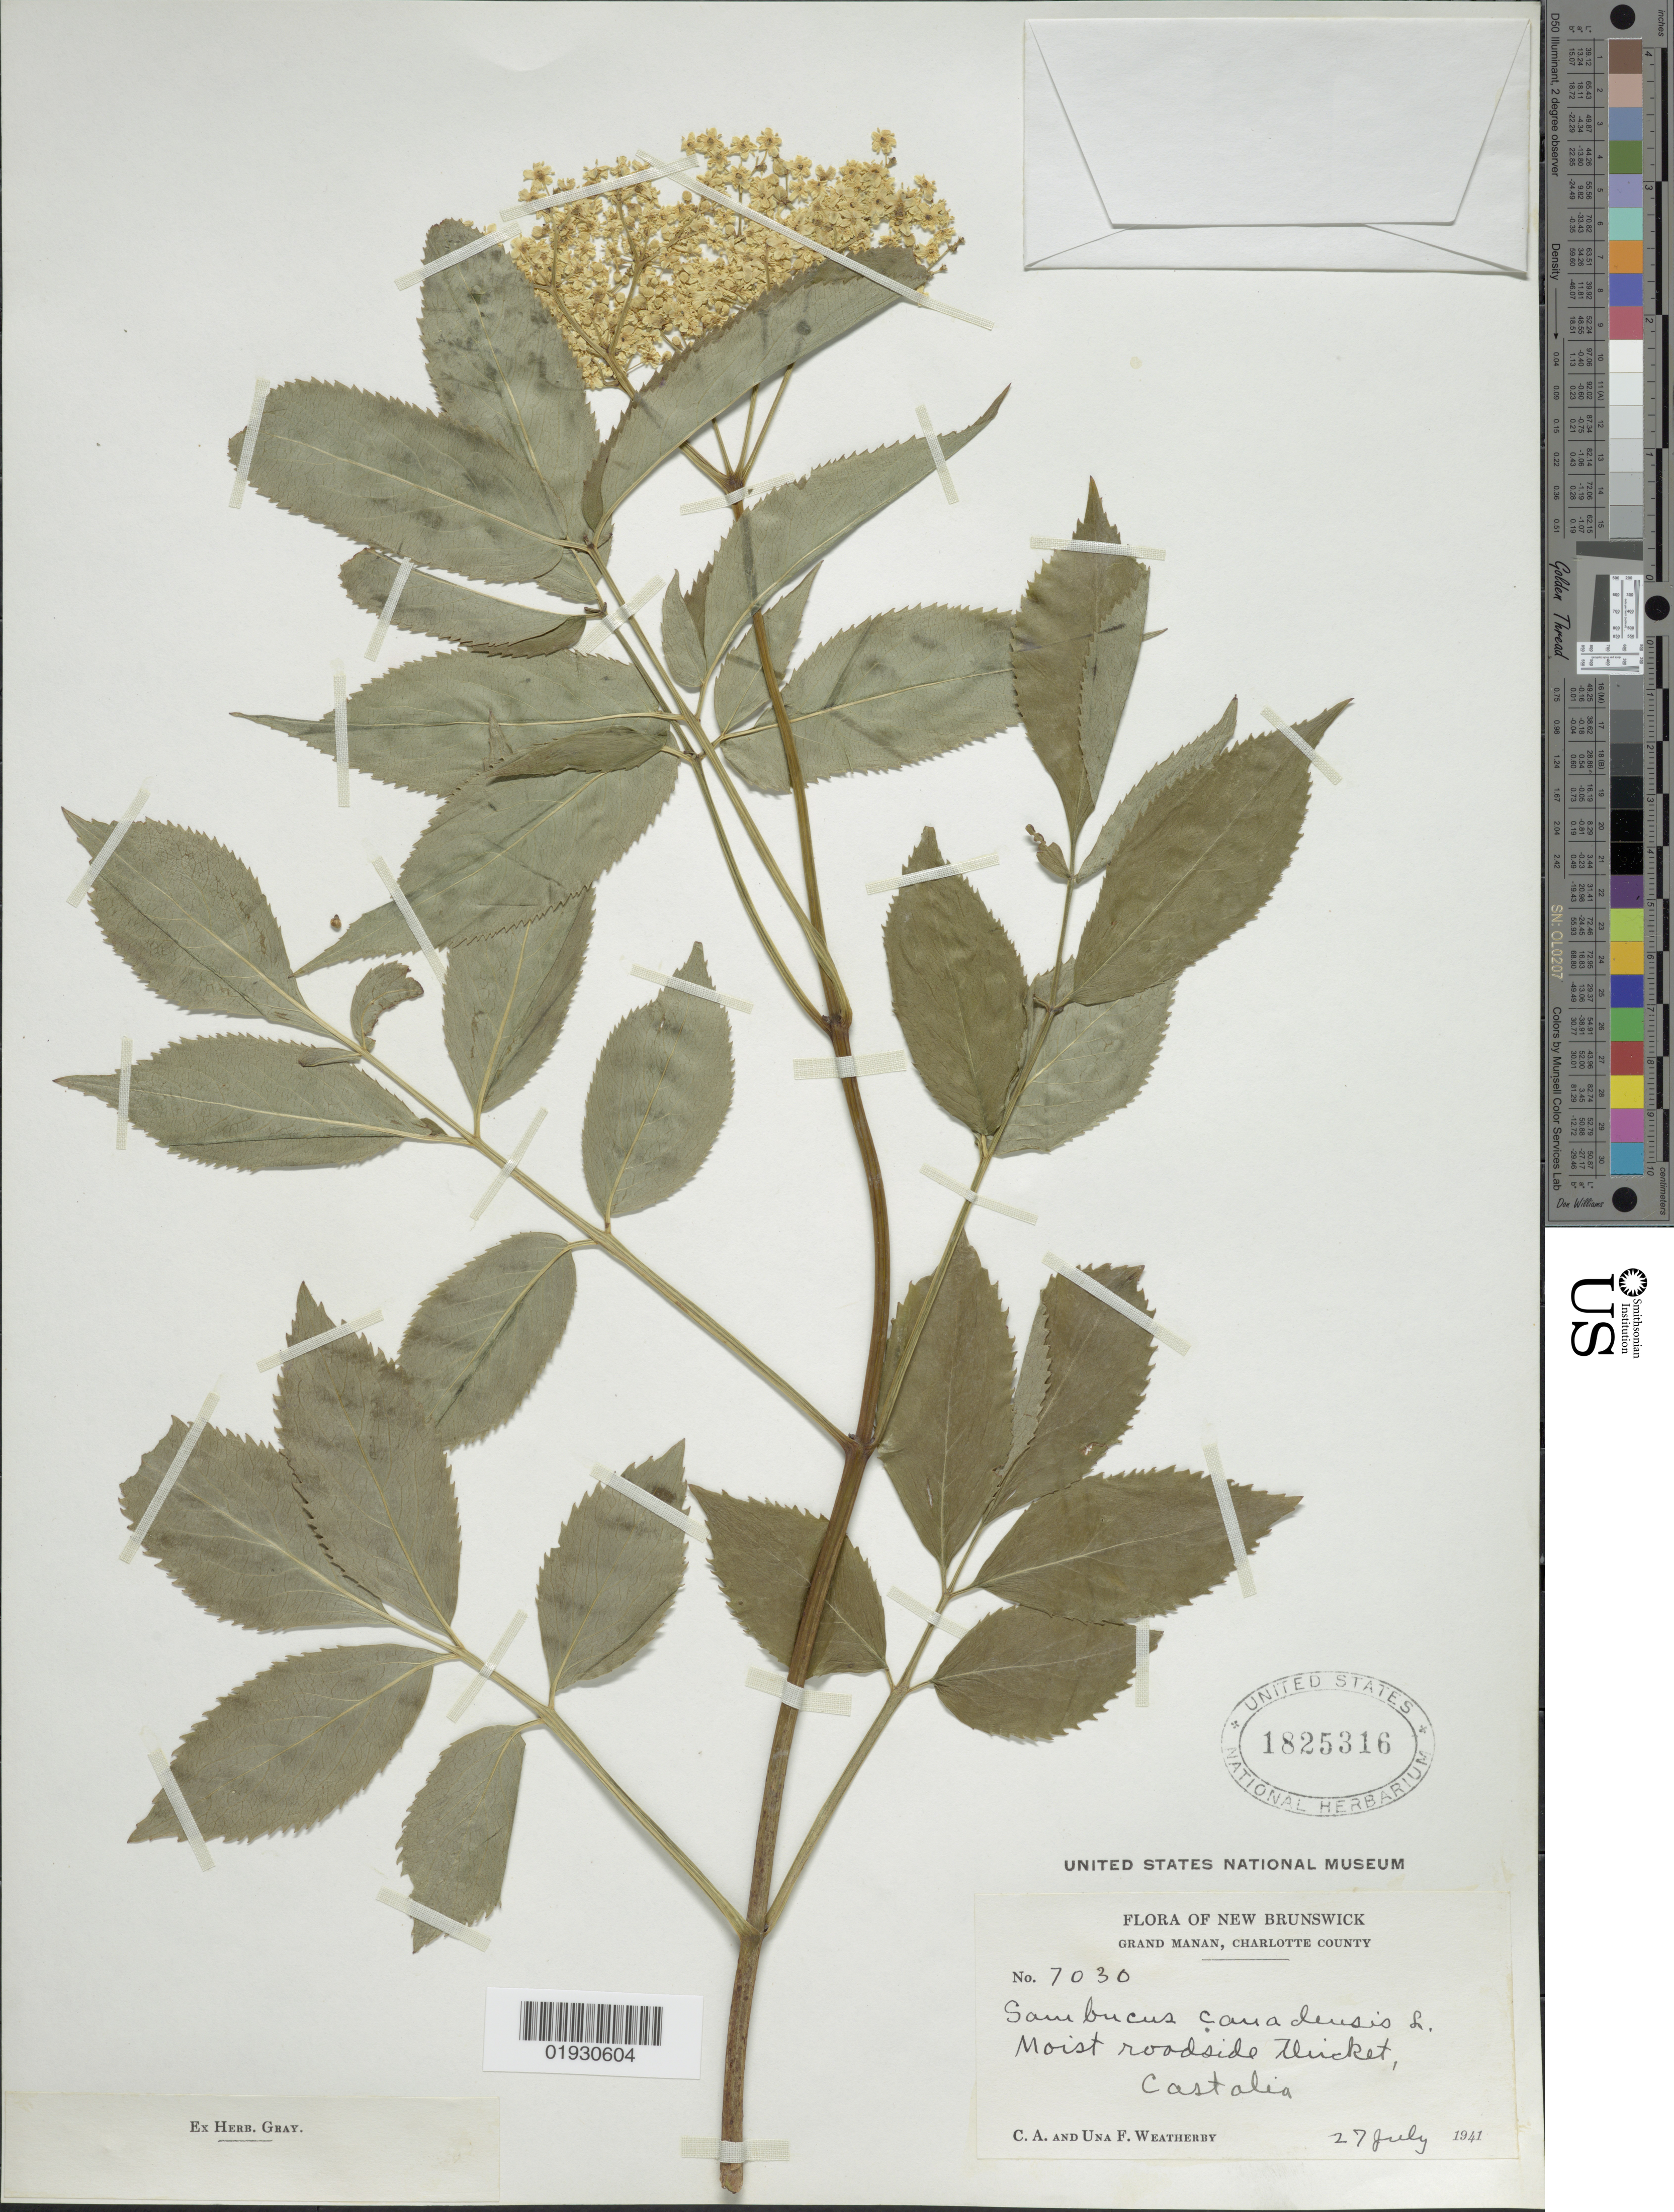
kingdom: Plantae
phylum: Tracheophyta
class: Magnoliopsida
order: Dipsacales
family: Viburnaceae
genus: Sambucus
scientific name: Sambucus canadensis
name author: L.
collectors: C. A. Weatherby & U. Weatherby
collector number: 7030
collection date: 1941-07-27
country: Canada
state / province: New Brunswick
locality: Grand Manan, Charlotte County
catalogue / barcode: US 1825316